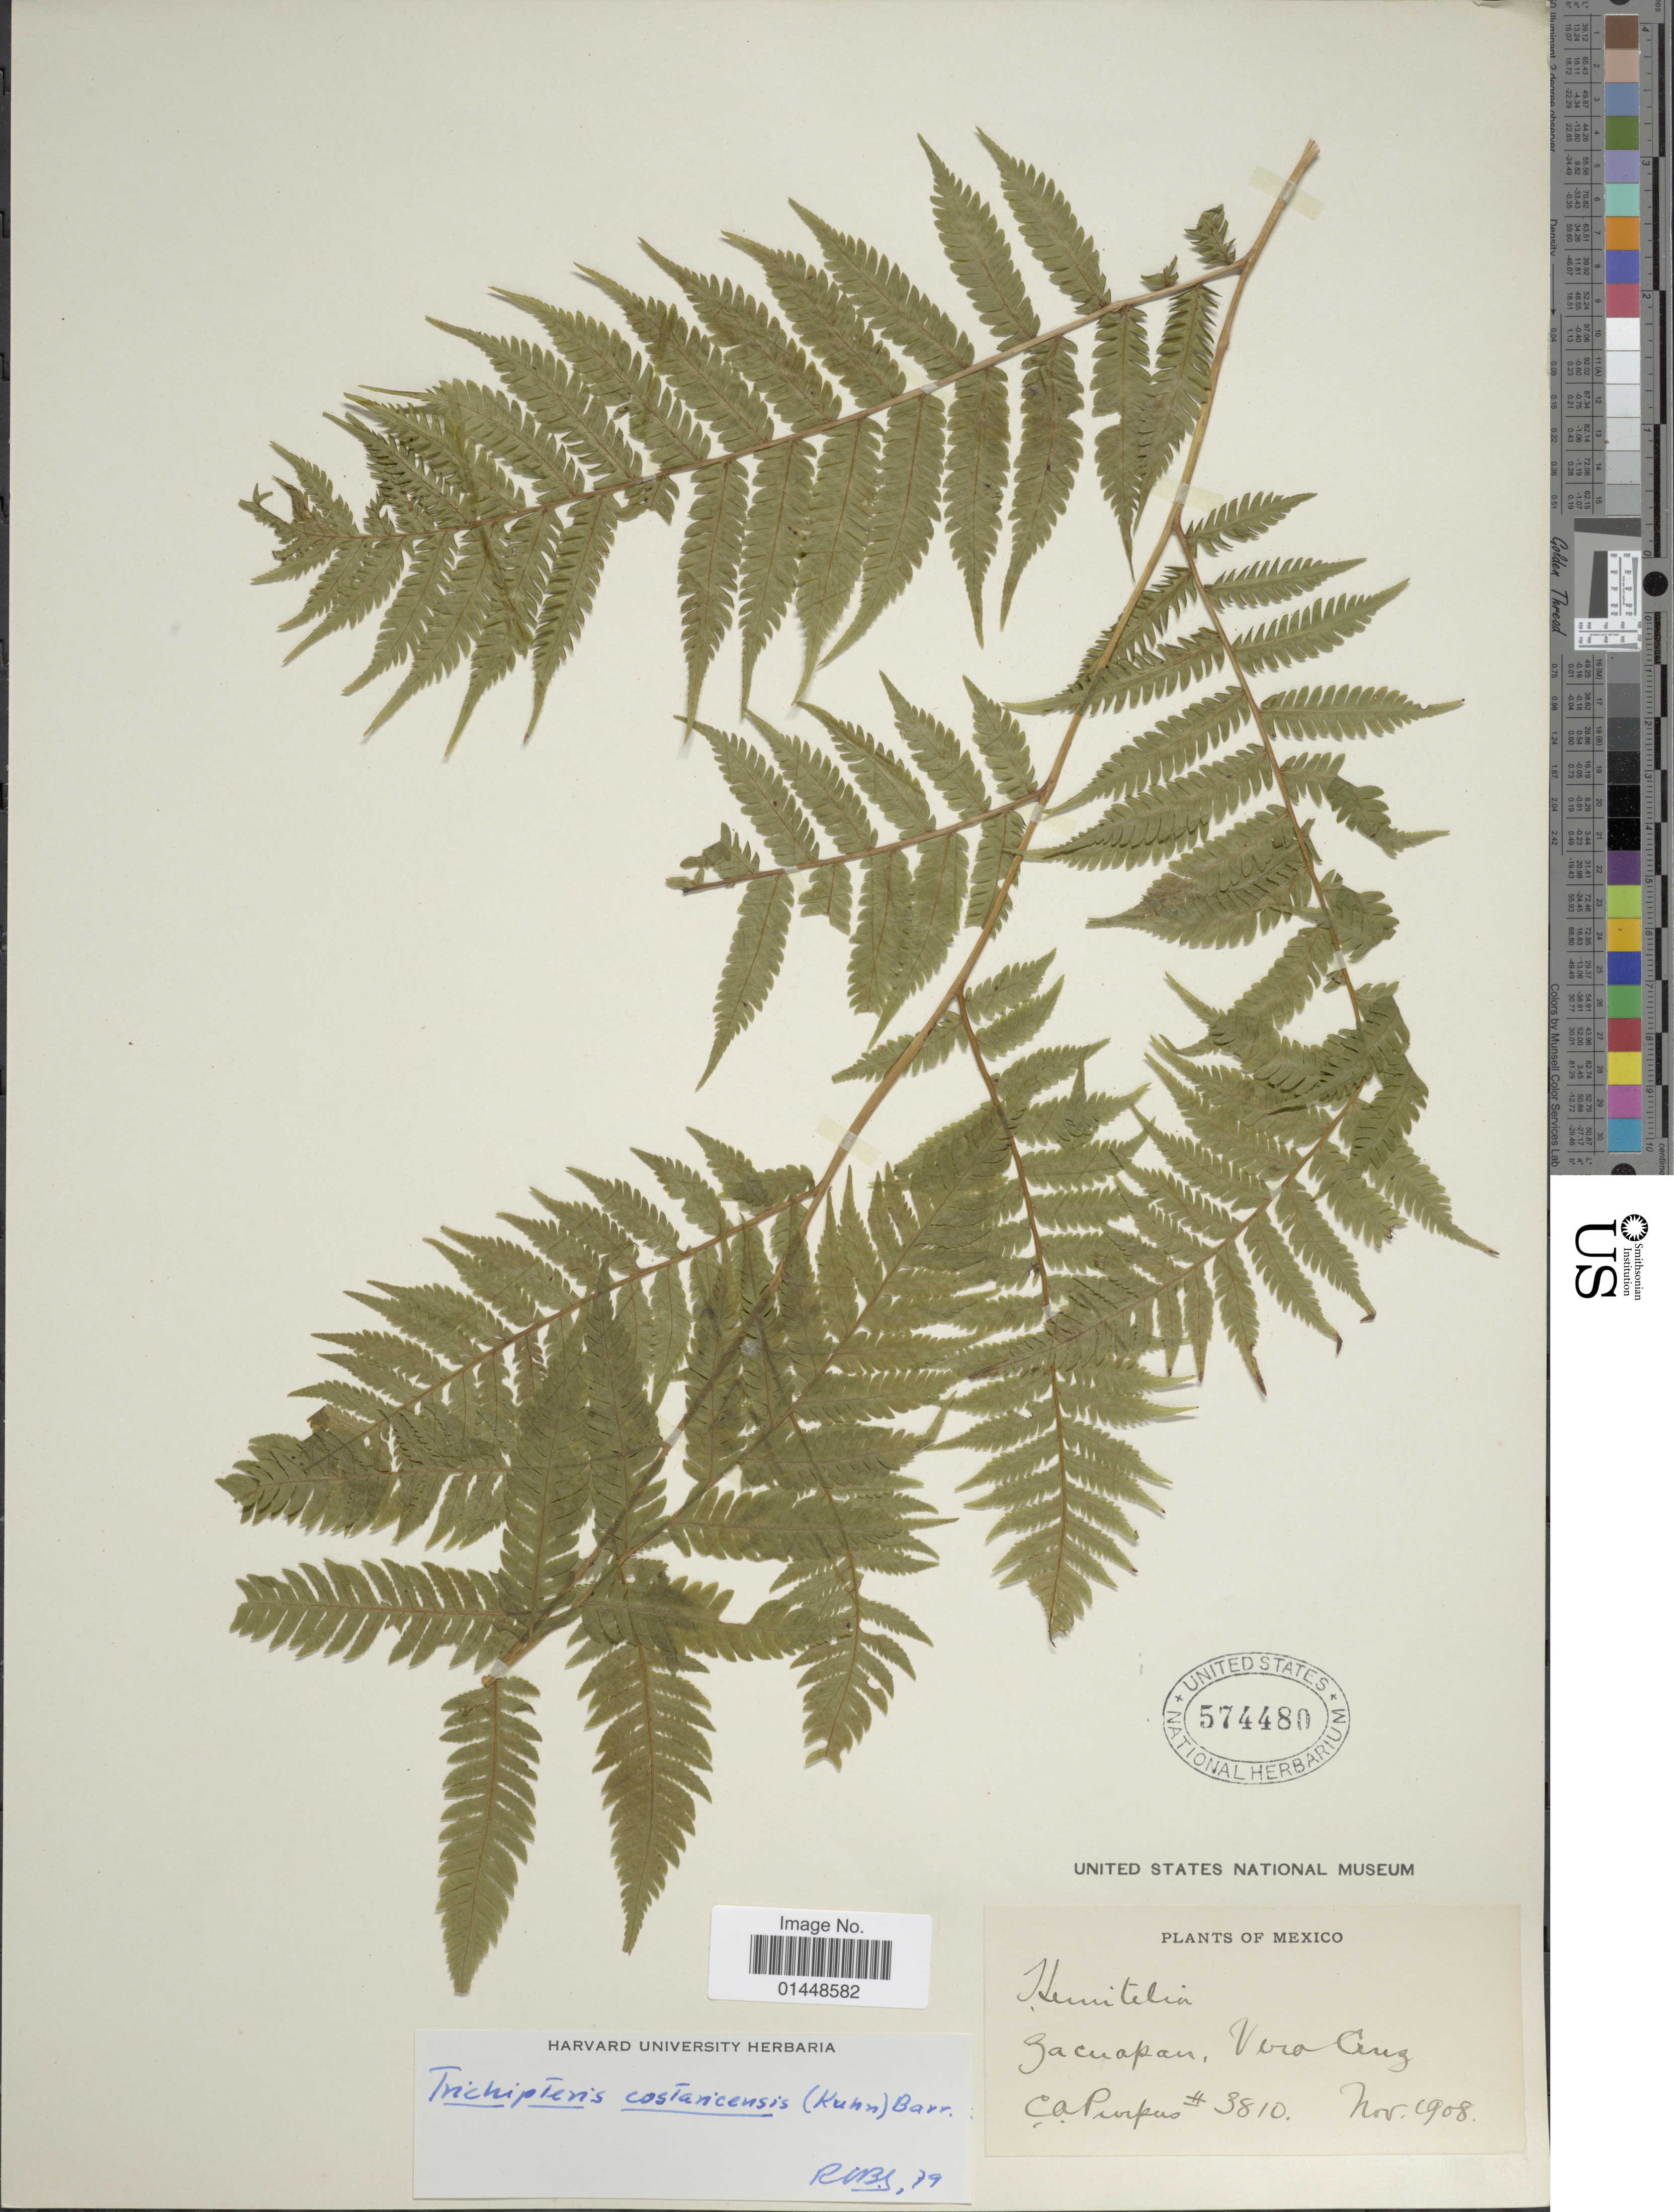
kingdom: Plantae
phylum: Tracheophyta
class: Polypodiopsida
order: Cyatheales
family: Cyatheaceae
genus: Cyathea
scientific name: Cyathea costaricensis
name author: (Kuhn) Domin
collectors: C. A. Purpus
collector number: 3810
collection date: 1908-11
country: Mexico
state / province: Veracruz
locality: Zacuapan, Vera Cruz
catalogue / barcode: US 574480